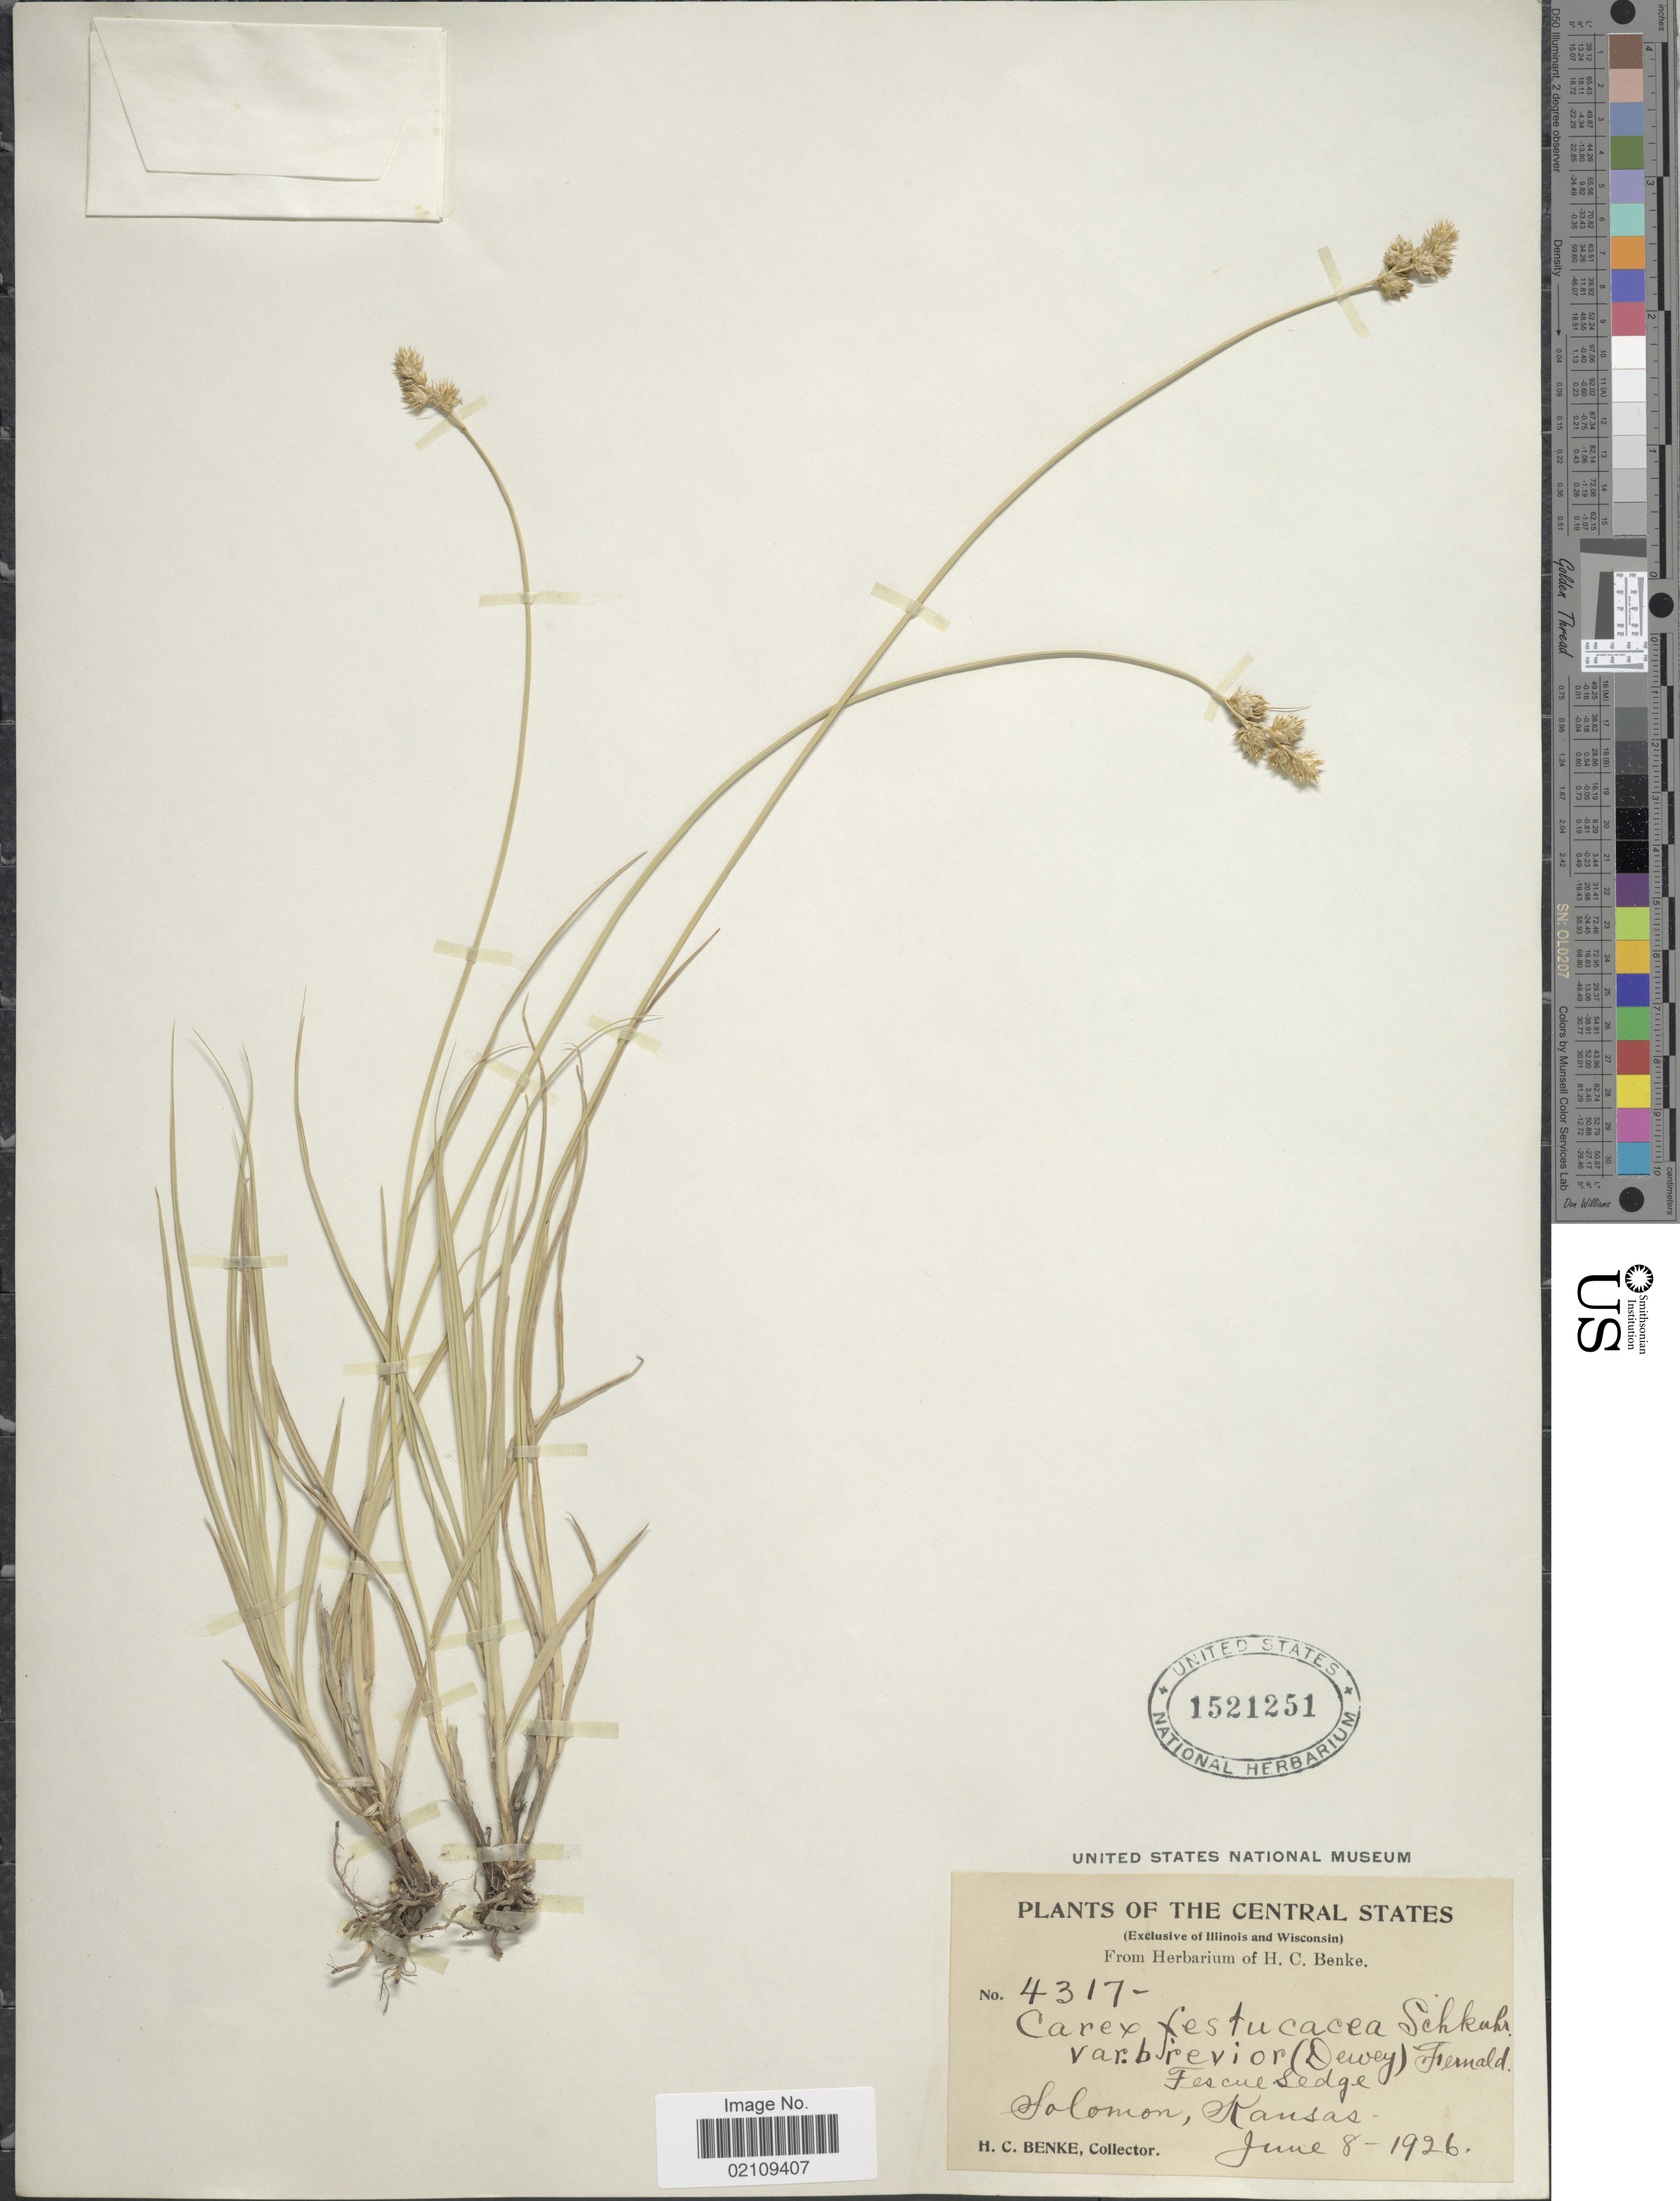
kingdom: Plantae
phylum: Tracheophyta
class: Liliopsida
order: Poales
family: Cyperaceae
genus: Carex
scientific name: Carex festucacea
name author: Willd.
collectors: H. Benke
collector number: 4317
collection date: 1926-06-08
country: United States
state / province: Kansas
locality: The Central States, Fescue Sedge, Solomon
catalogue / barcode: US 1521251